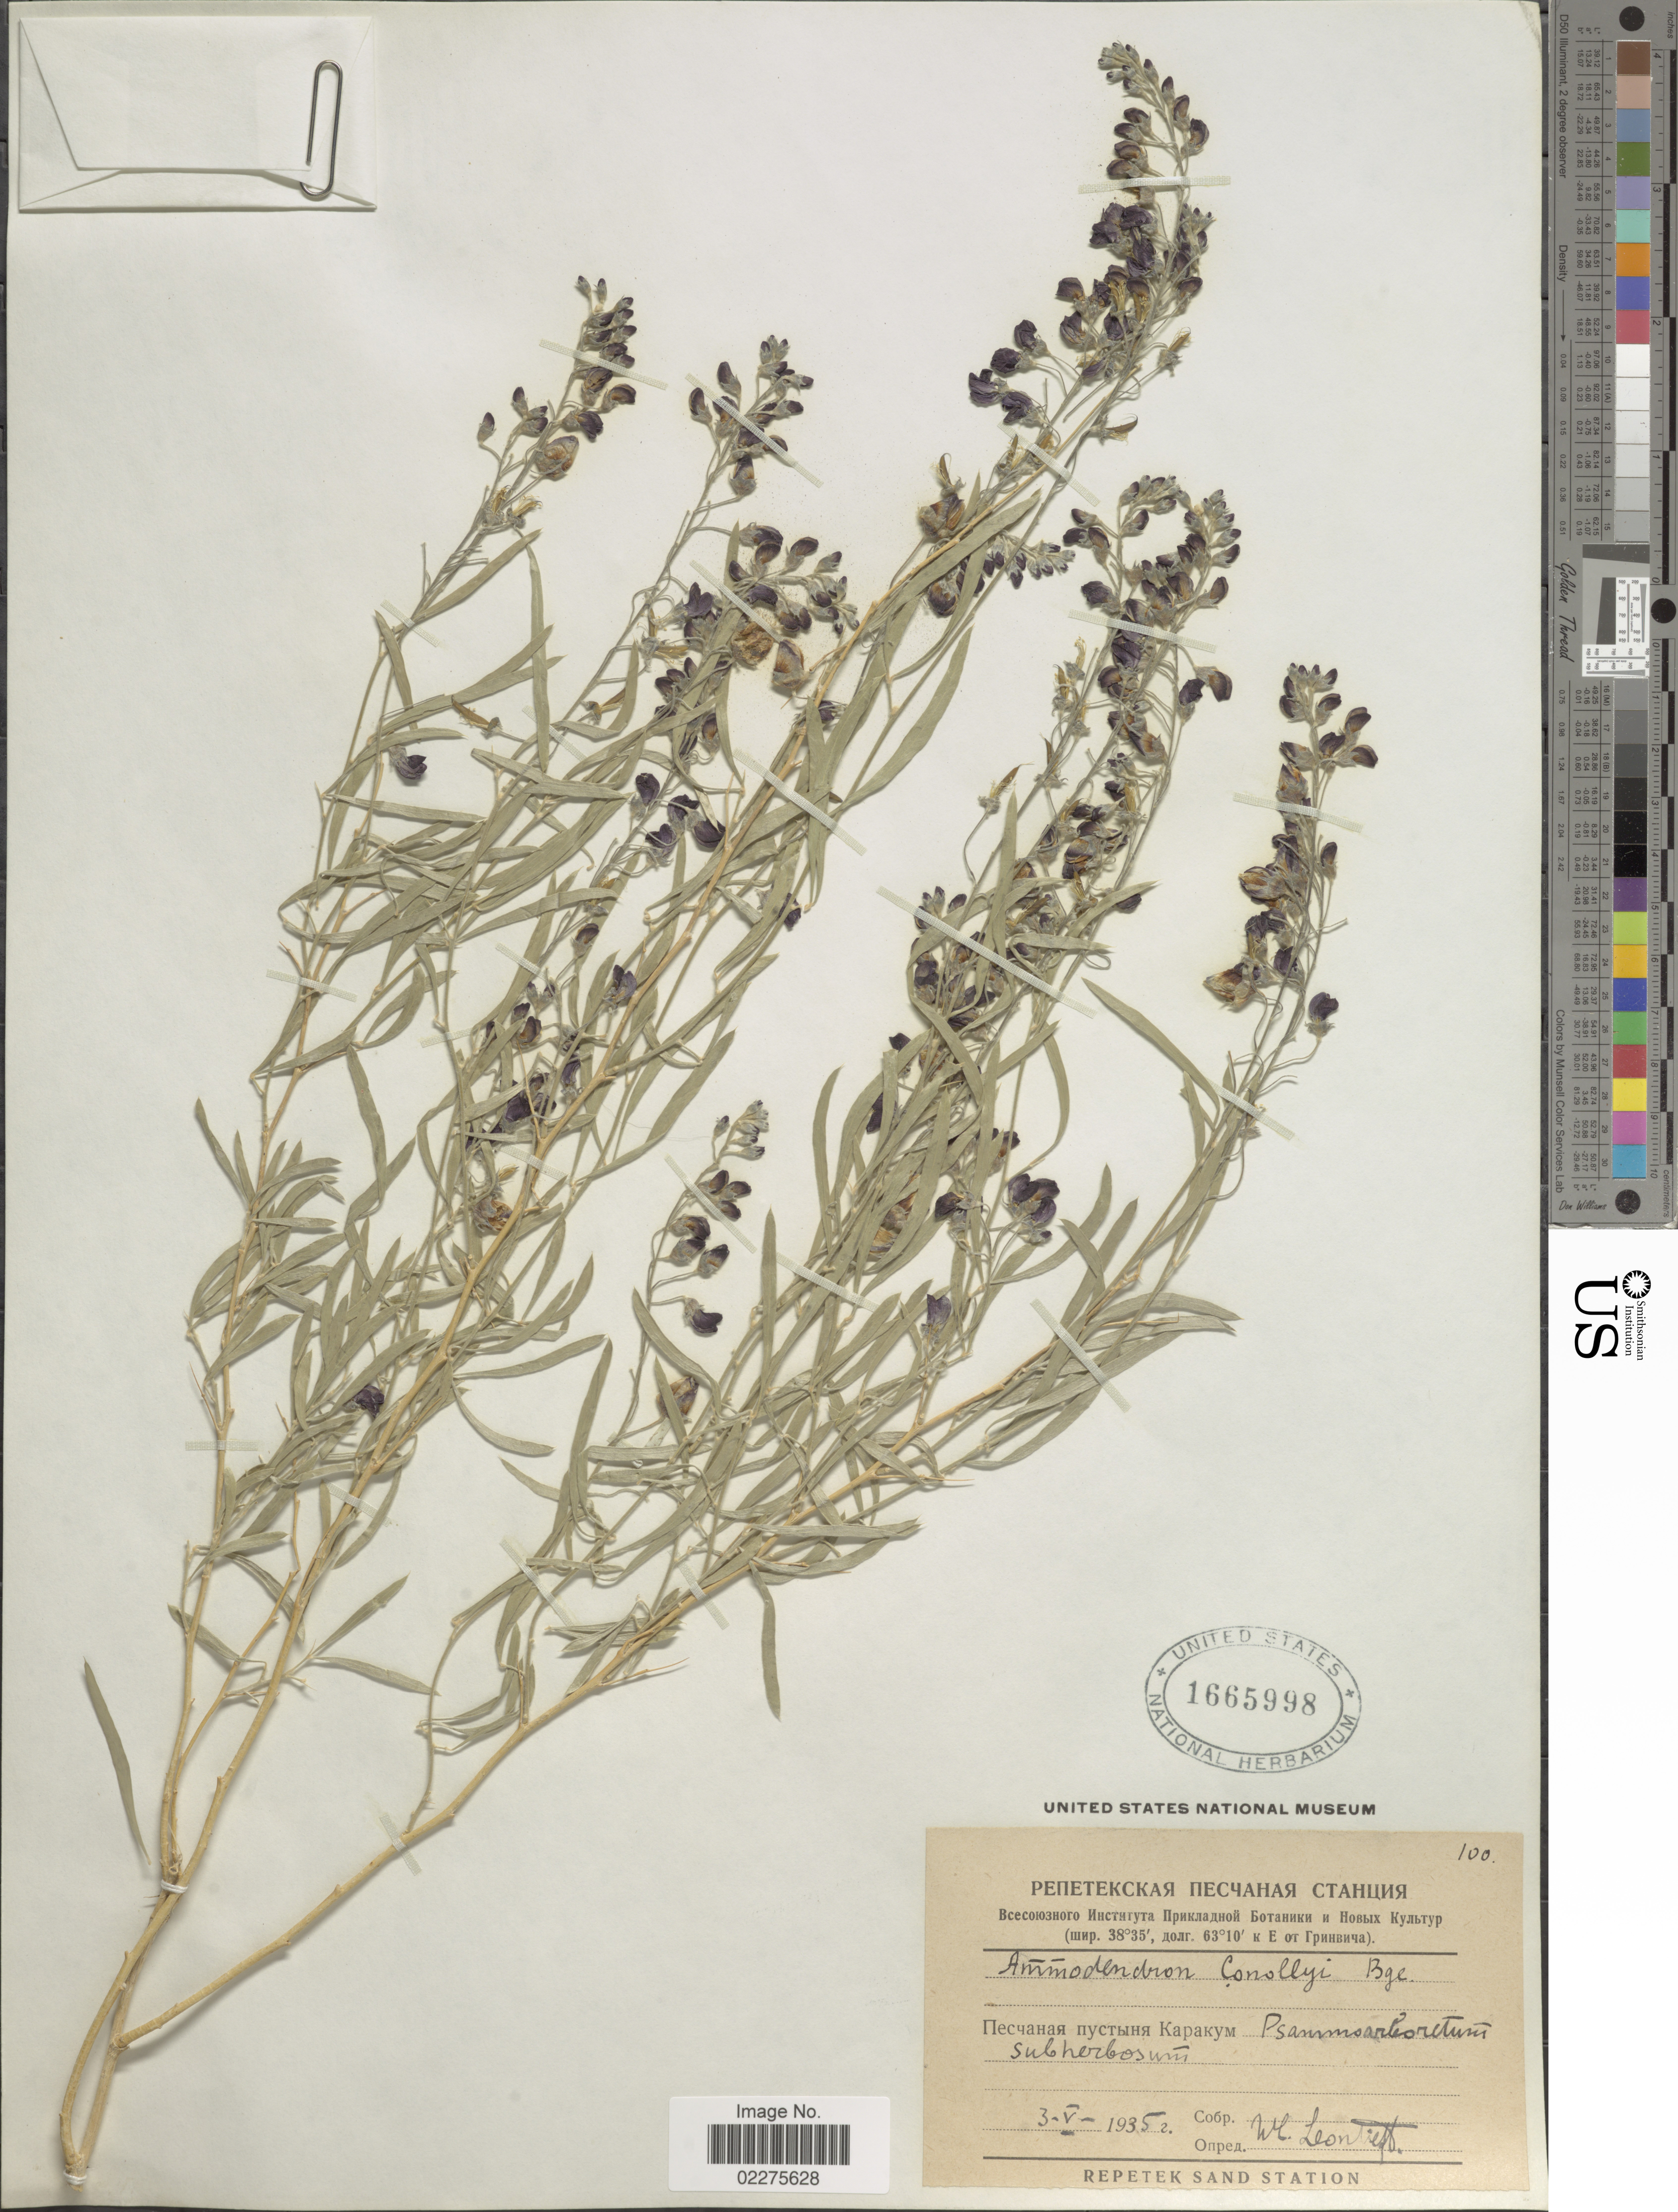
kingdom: Plantae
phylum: Tracheophyta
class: Magnoliopsida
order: Fabales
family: Fabaceae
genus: Ammodendron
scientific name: Ammodendron conollyi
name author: Bunge ex Boiss.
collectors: W. Leontieft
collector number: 100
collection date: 1935-05-03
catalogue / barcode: US 1665998